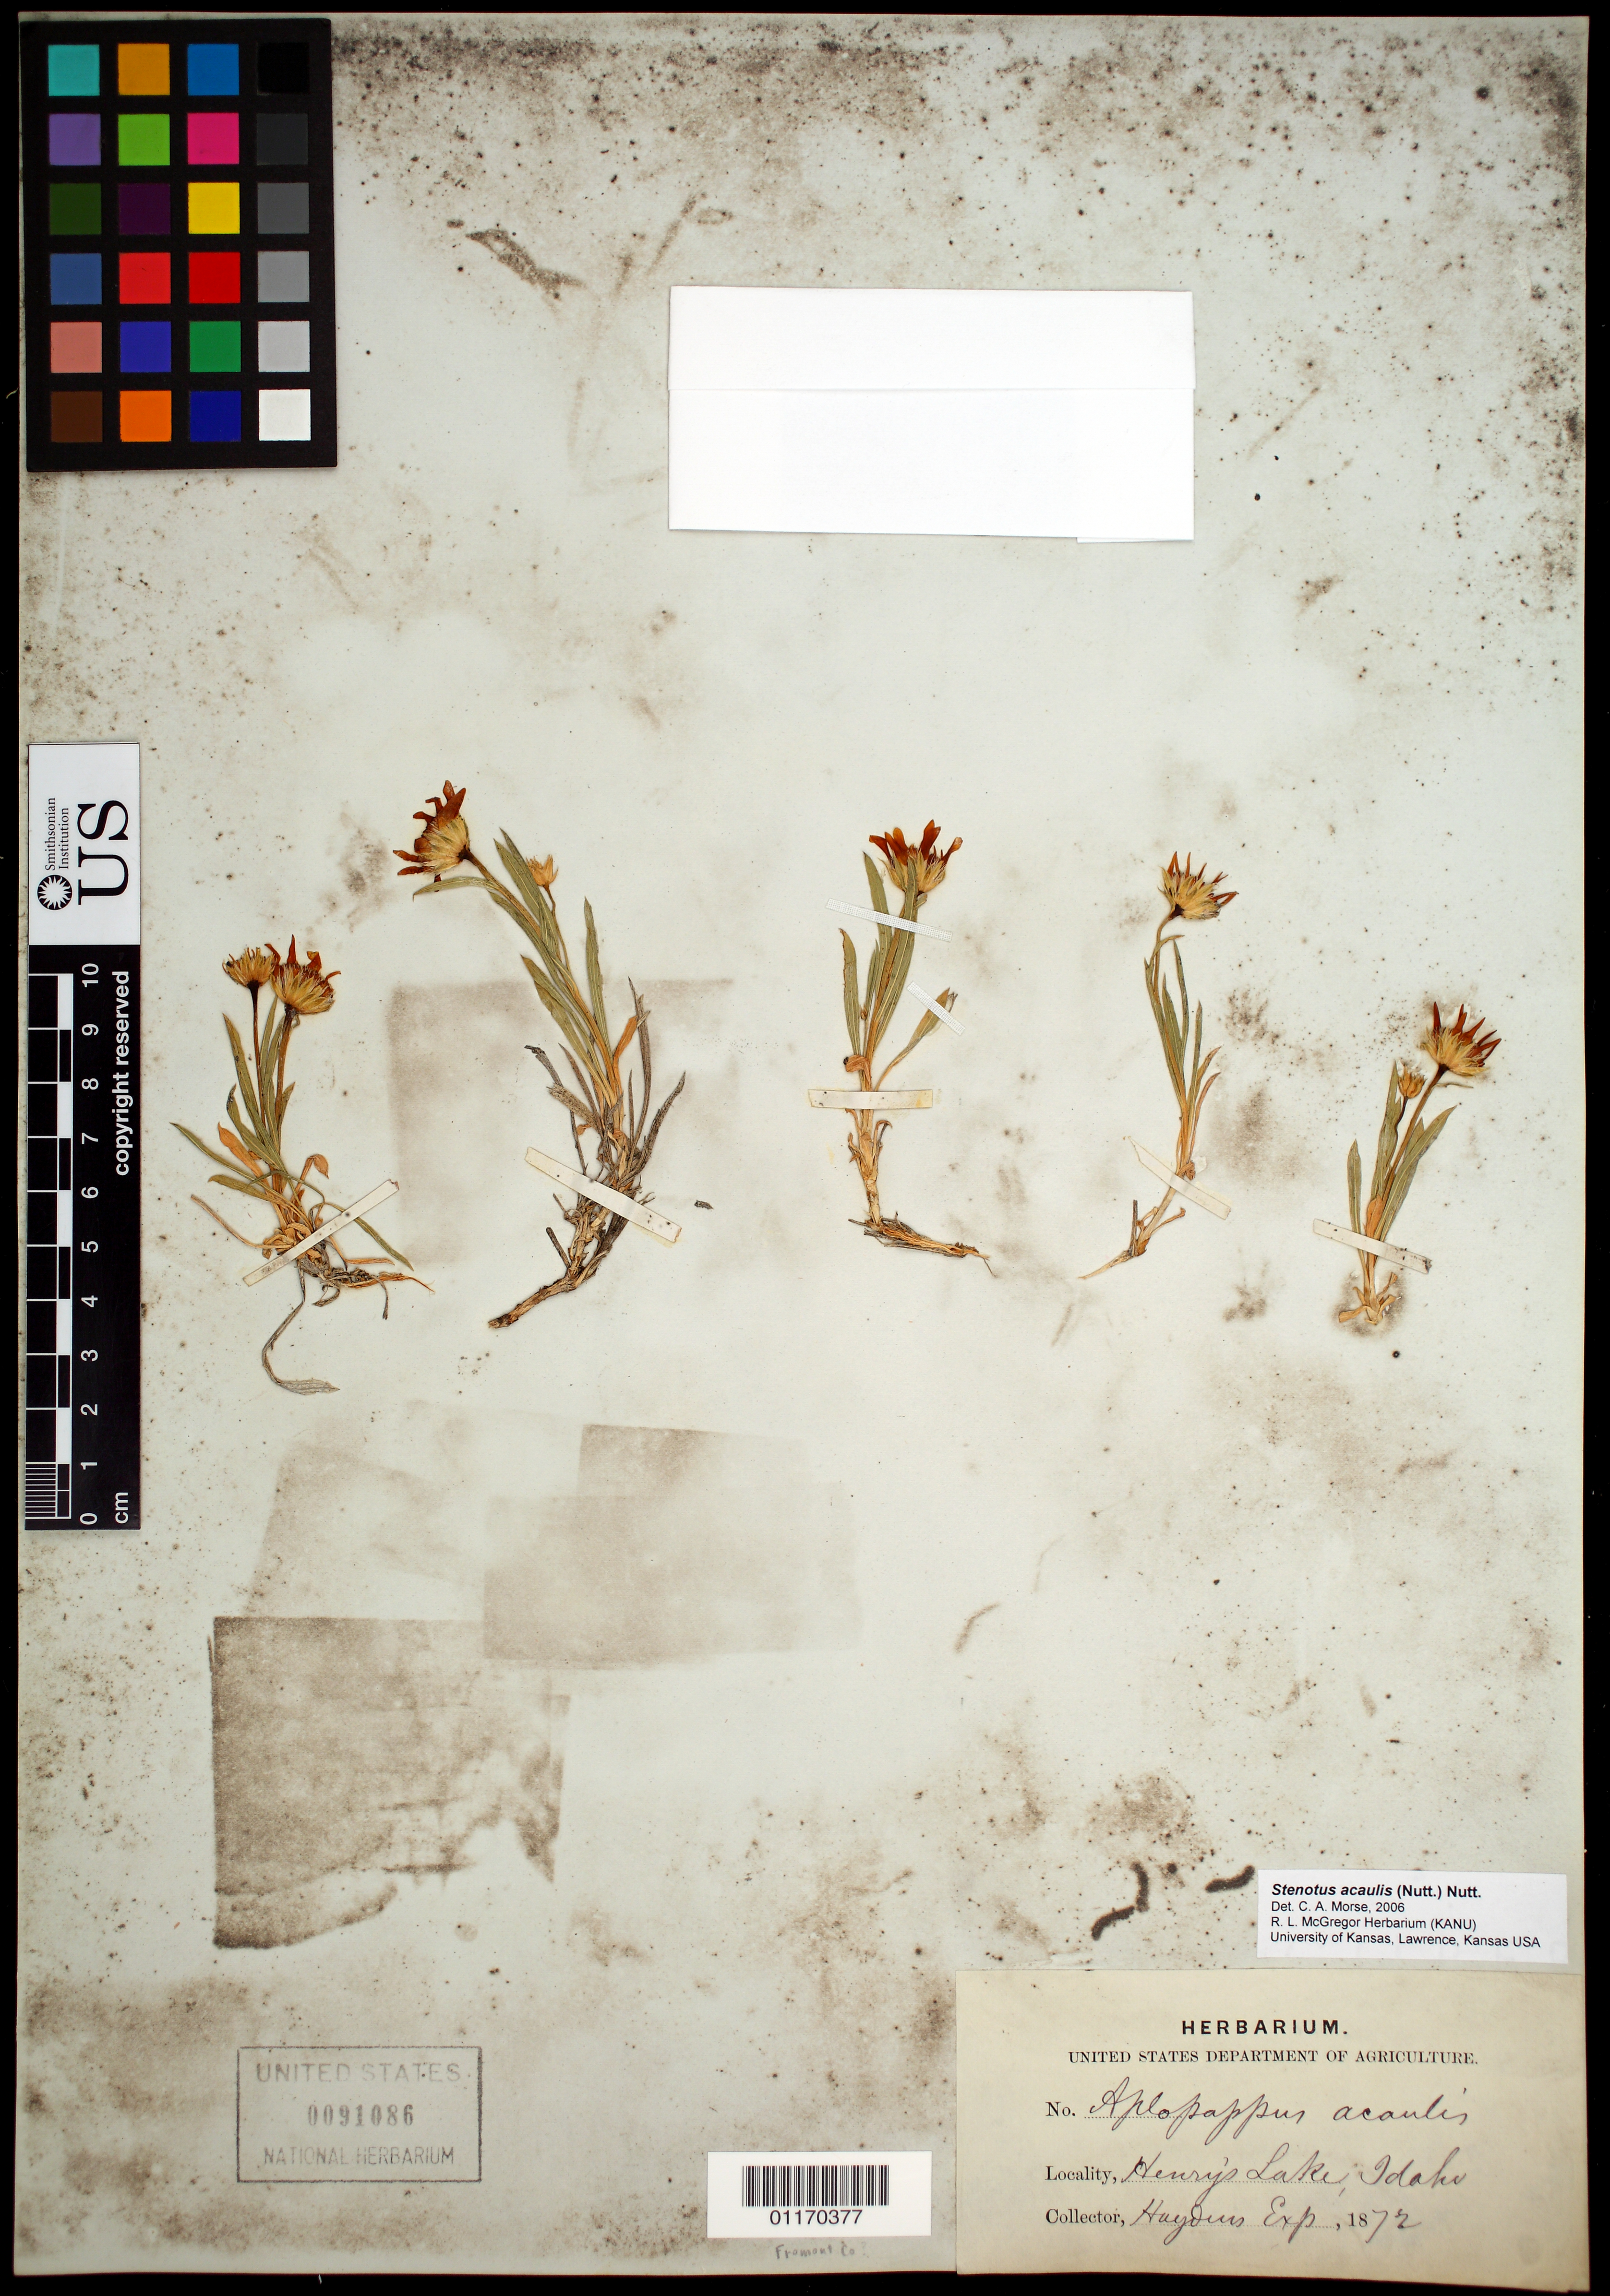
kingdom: Plantae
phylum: Tracheophyta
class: Magnoliopsida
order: Asterales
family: Asteraceae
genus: Stenotus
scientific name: Stenotus acaulis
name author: (Nutt.) Nutt.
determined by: Morse, C. A., (KANU)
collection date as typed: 1872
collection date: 1872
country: United States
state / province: Idaho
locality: Henry's Lake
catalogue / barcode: US 91086